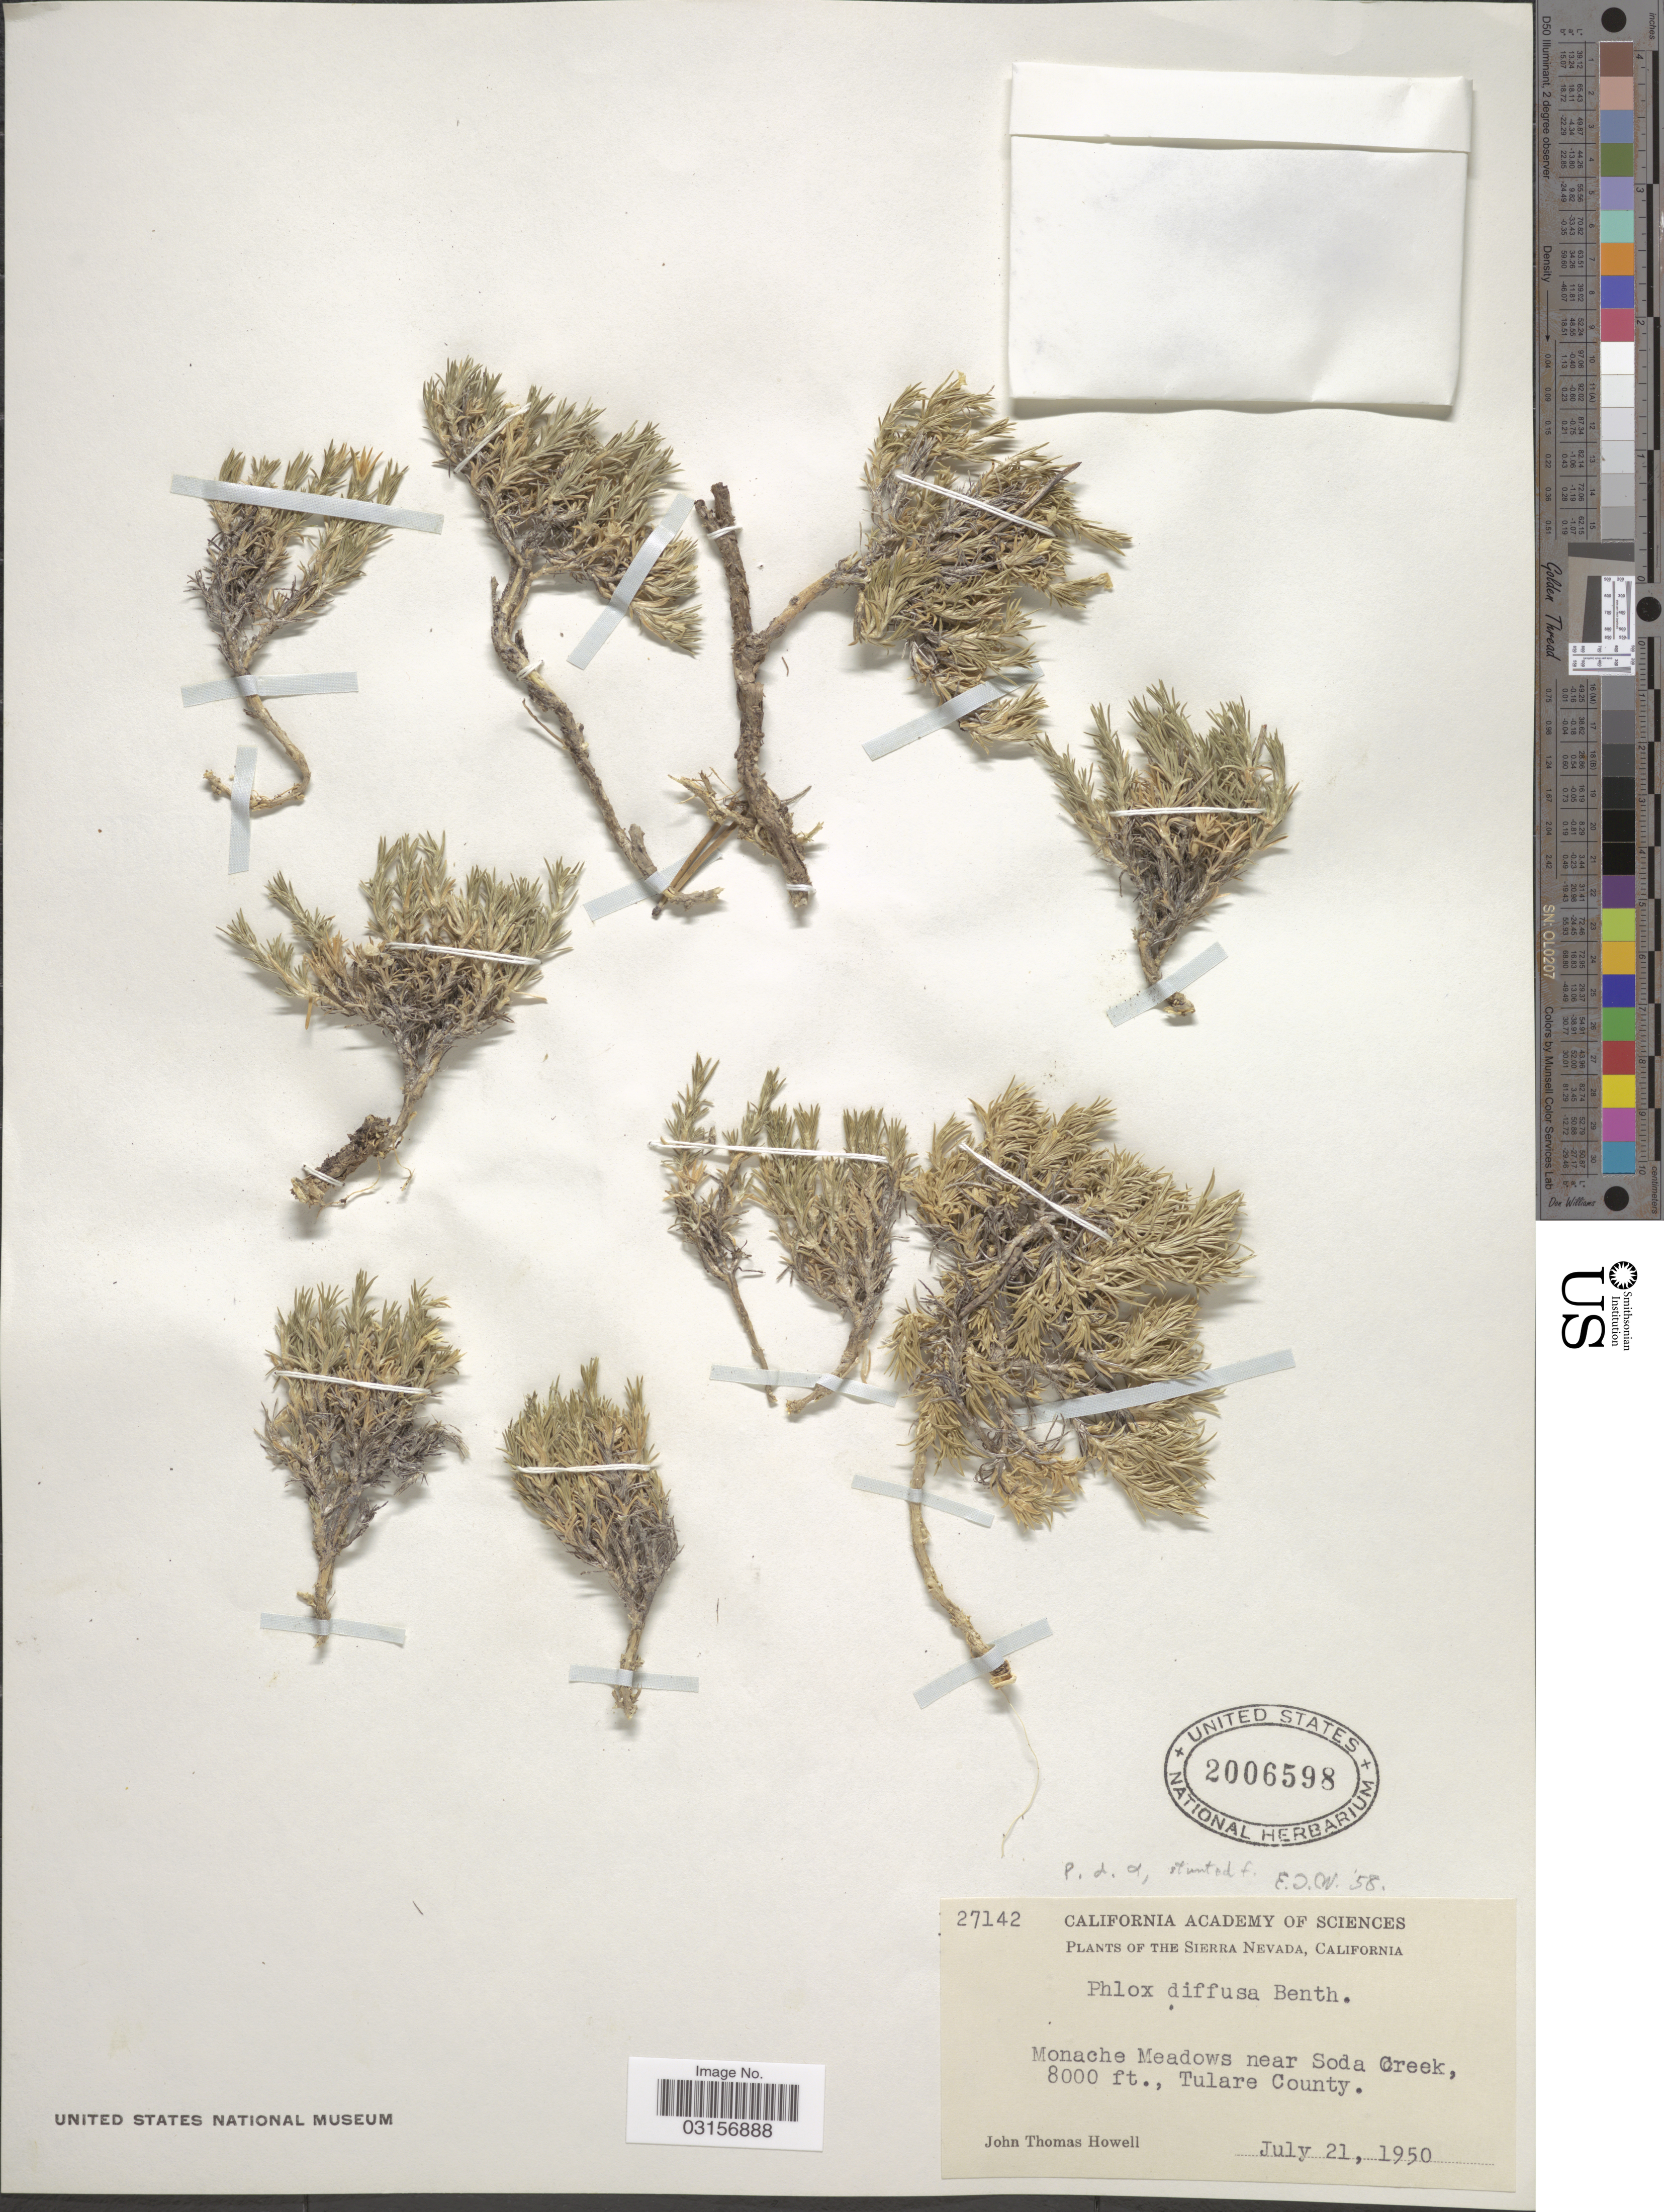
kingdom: Plantae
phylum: Tracheophyta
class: Magnoliopsida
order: Ericales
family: Polemoniaceae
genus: Phlox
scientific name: Phlox diffusa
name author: Benth.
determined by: Mayfield, M. H.; Ferguson, C. J.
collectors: J. T. Howell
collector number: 27142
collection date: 1950-07-21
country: United States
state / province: California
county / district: Tulare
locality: The Sierra Nevada, Monache Meadows near Soda Creek, Tulare County.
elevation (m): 2438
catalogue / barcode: US 2006598